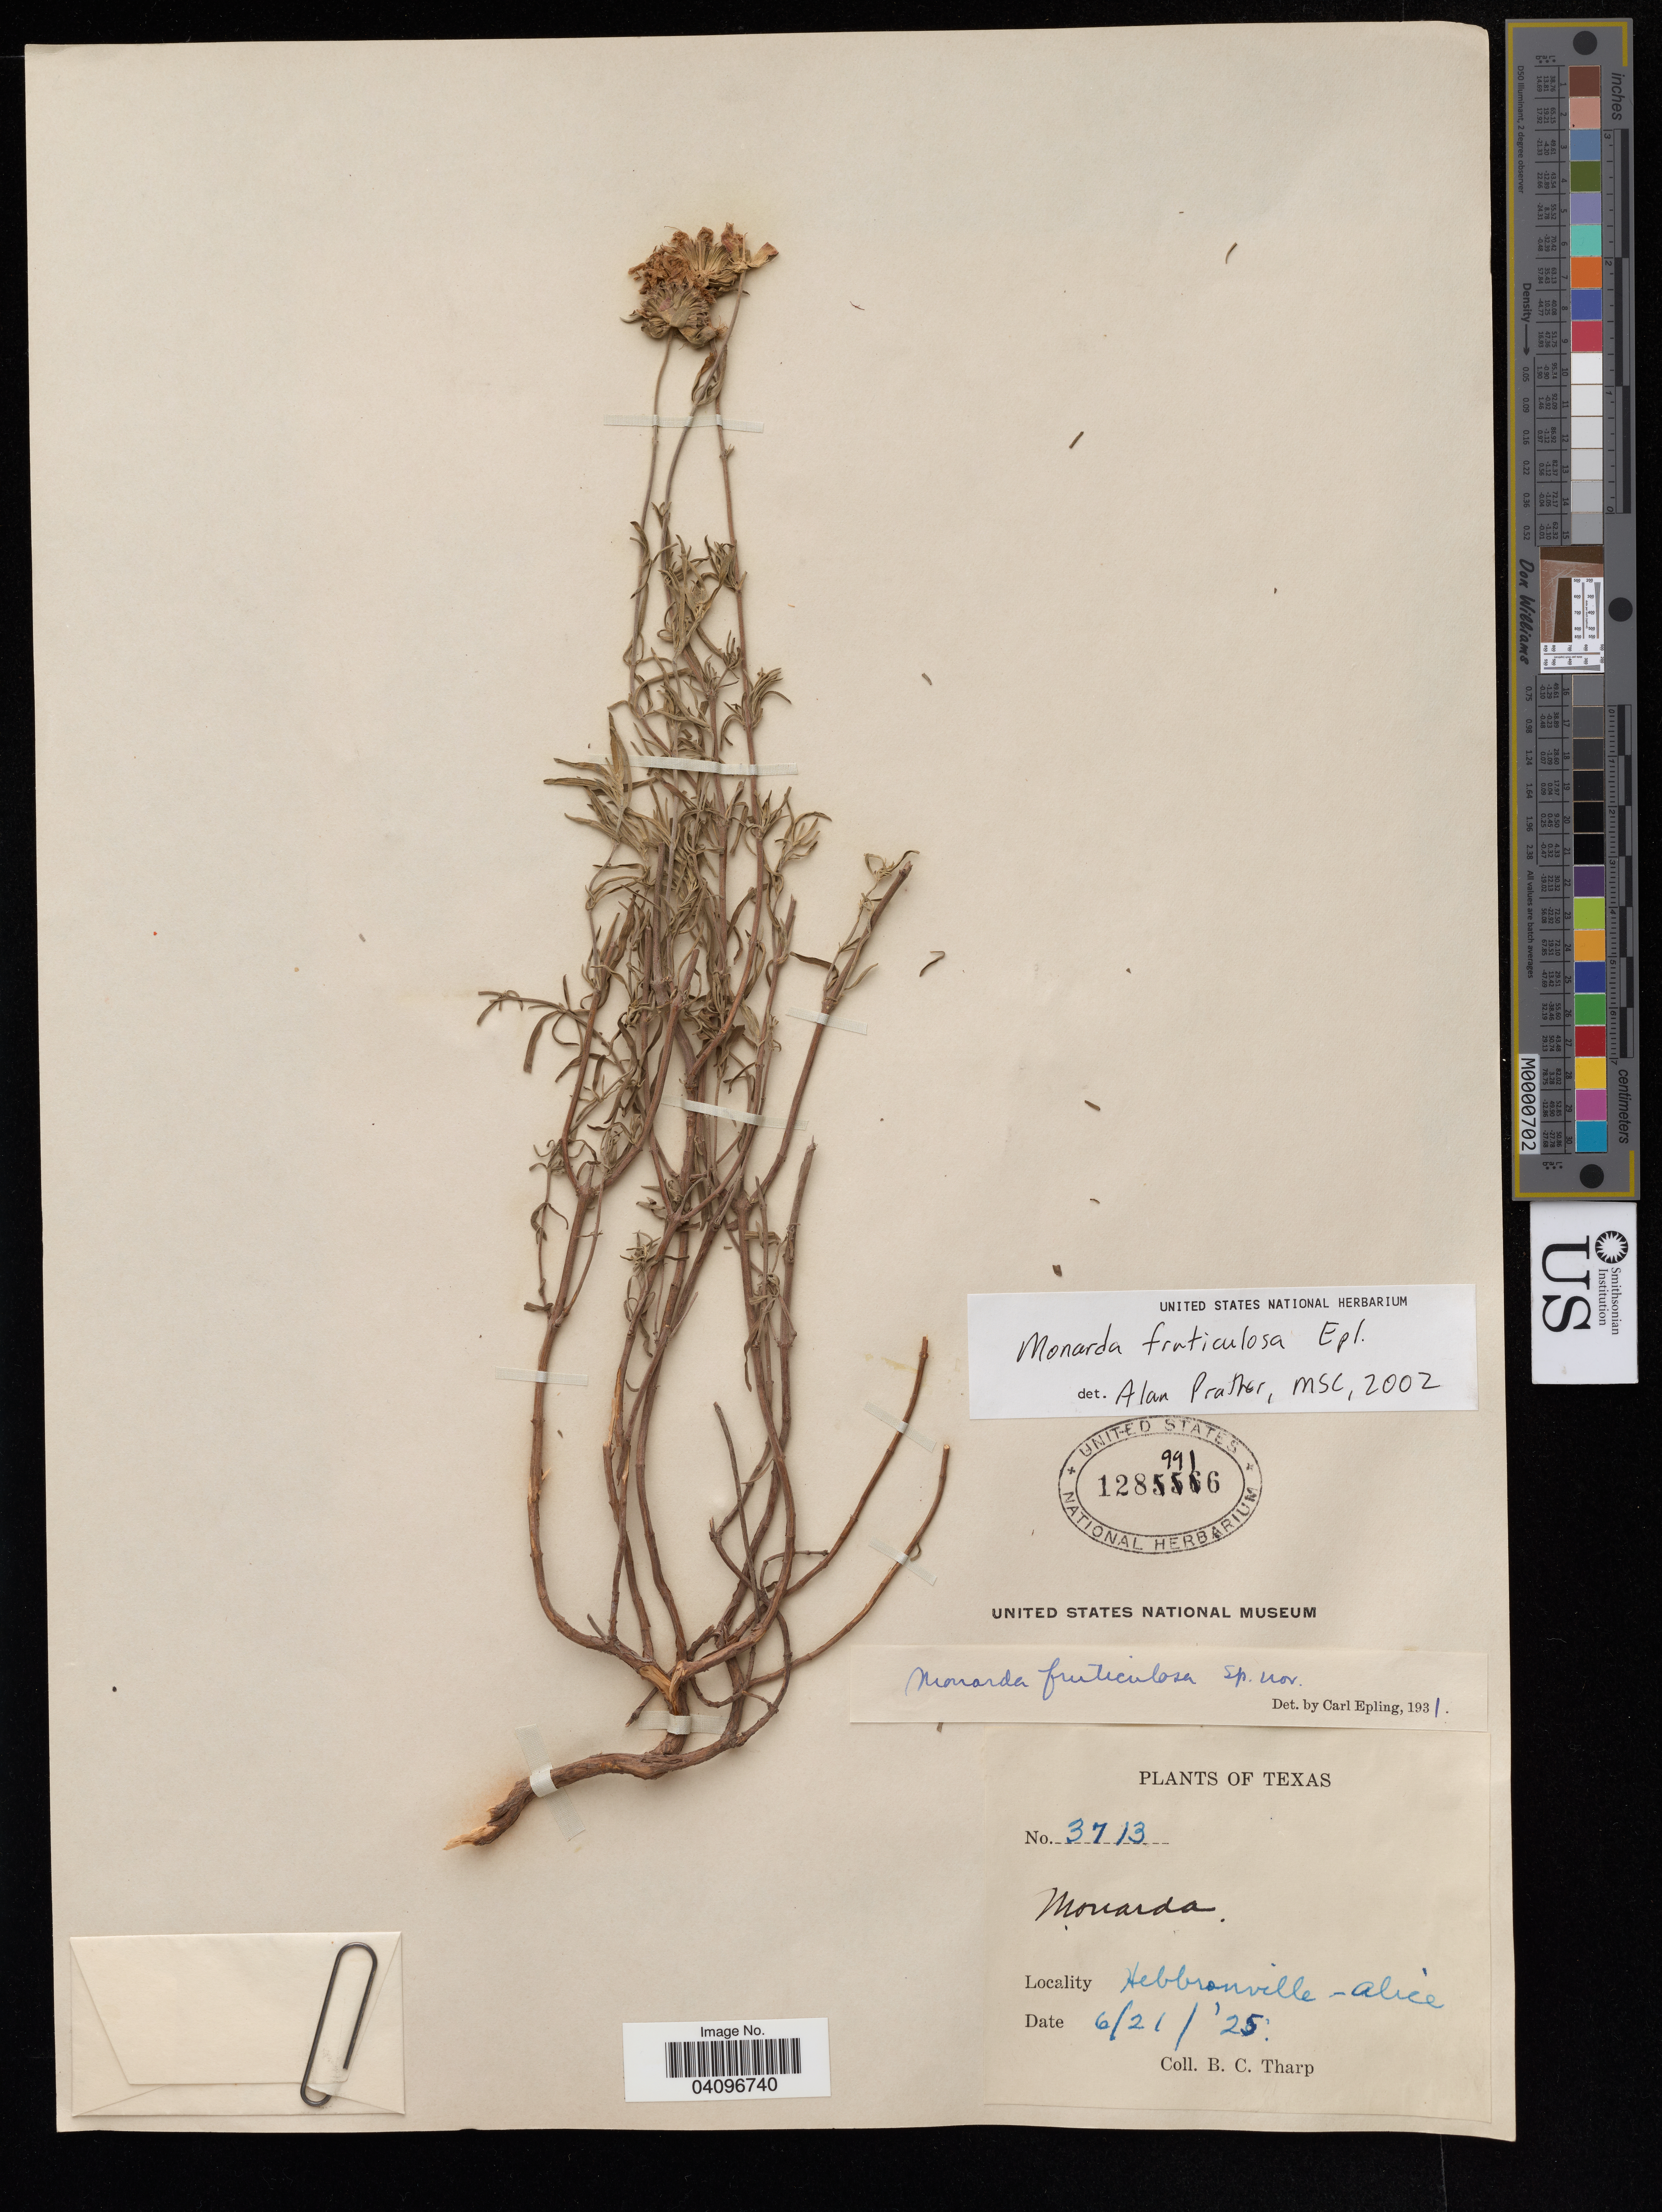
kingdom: Plantae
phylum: Tracheophyta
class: Magnoliopsida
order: Lamiales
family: Lamiaceae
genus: Monarda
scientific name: Monarda fruticulosa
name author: Epling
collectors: B. C. Tharp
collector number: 3713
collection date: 1925-06-21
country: United States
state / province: Texas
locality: Hebbronville-Alice.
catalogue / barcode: US 1289916